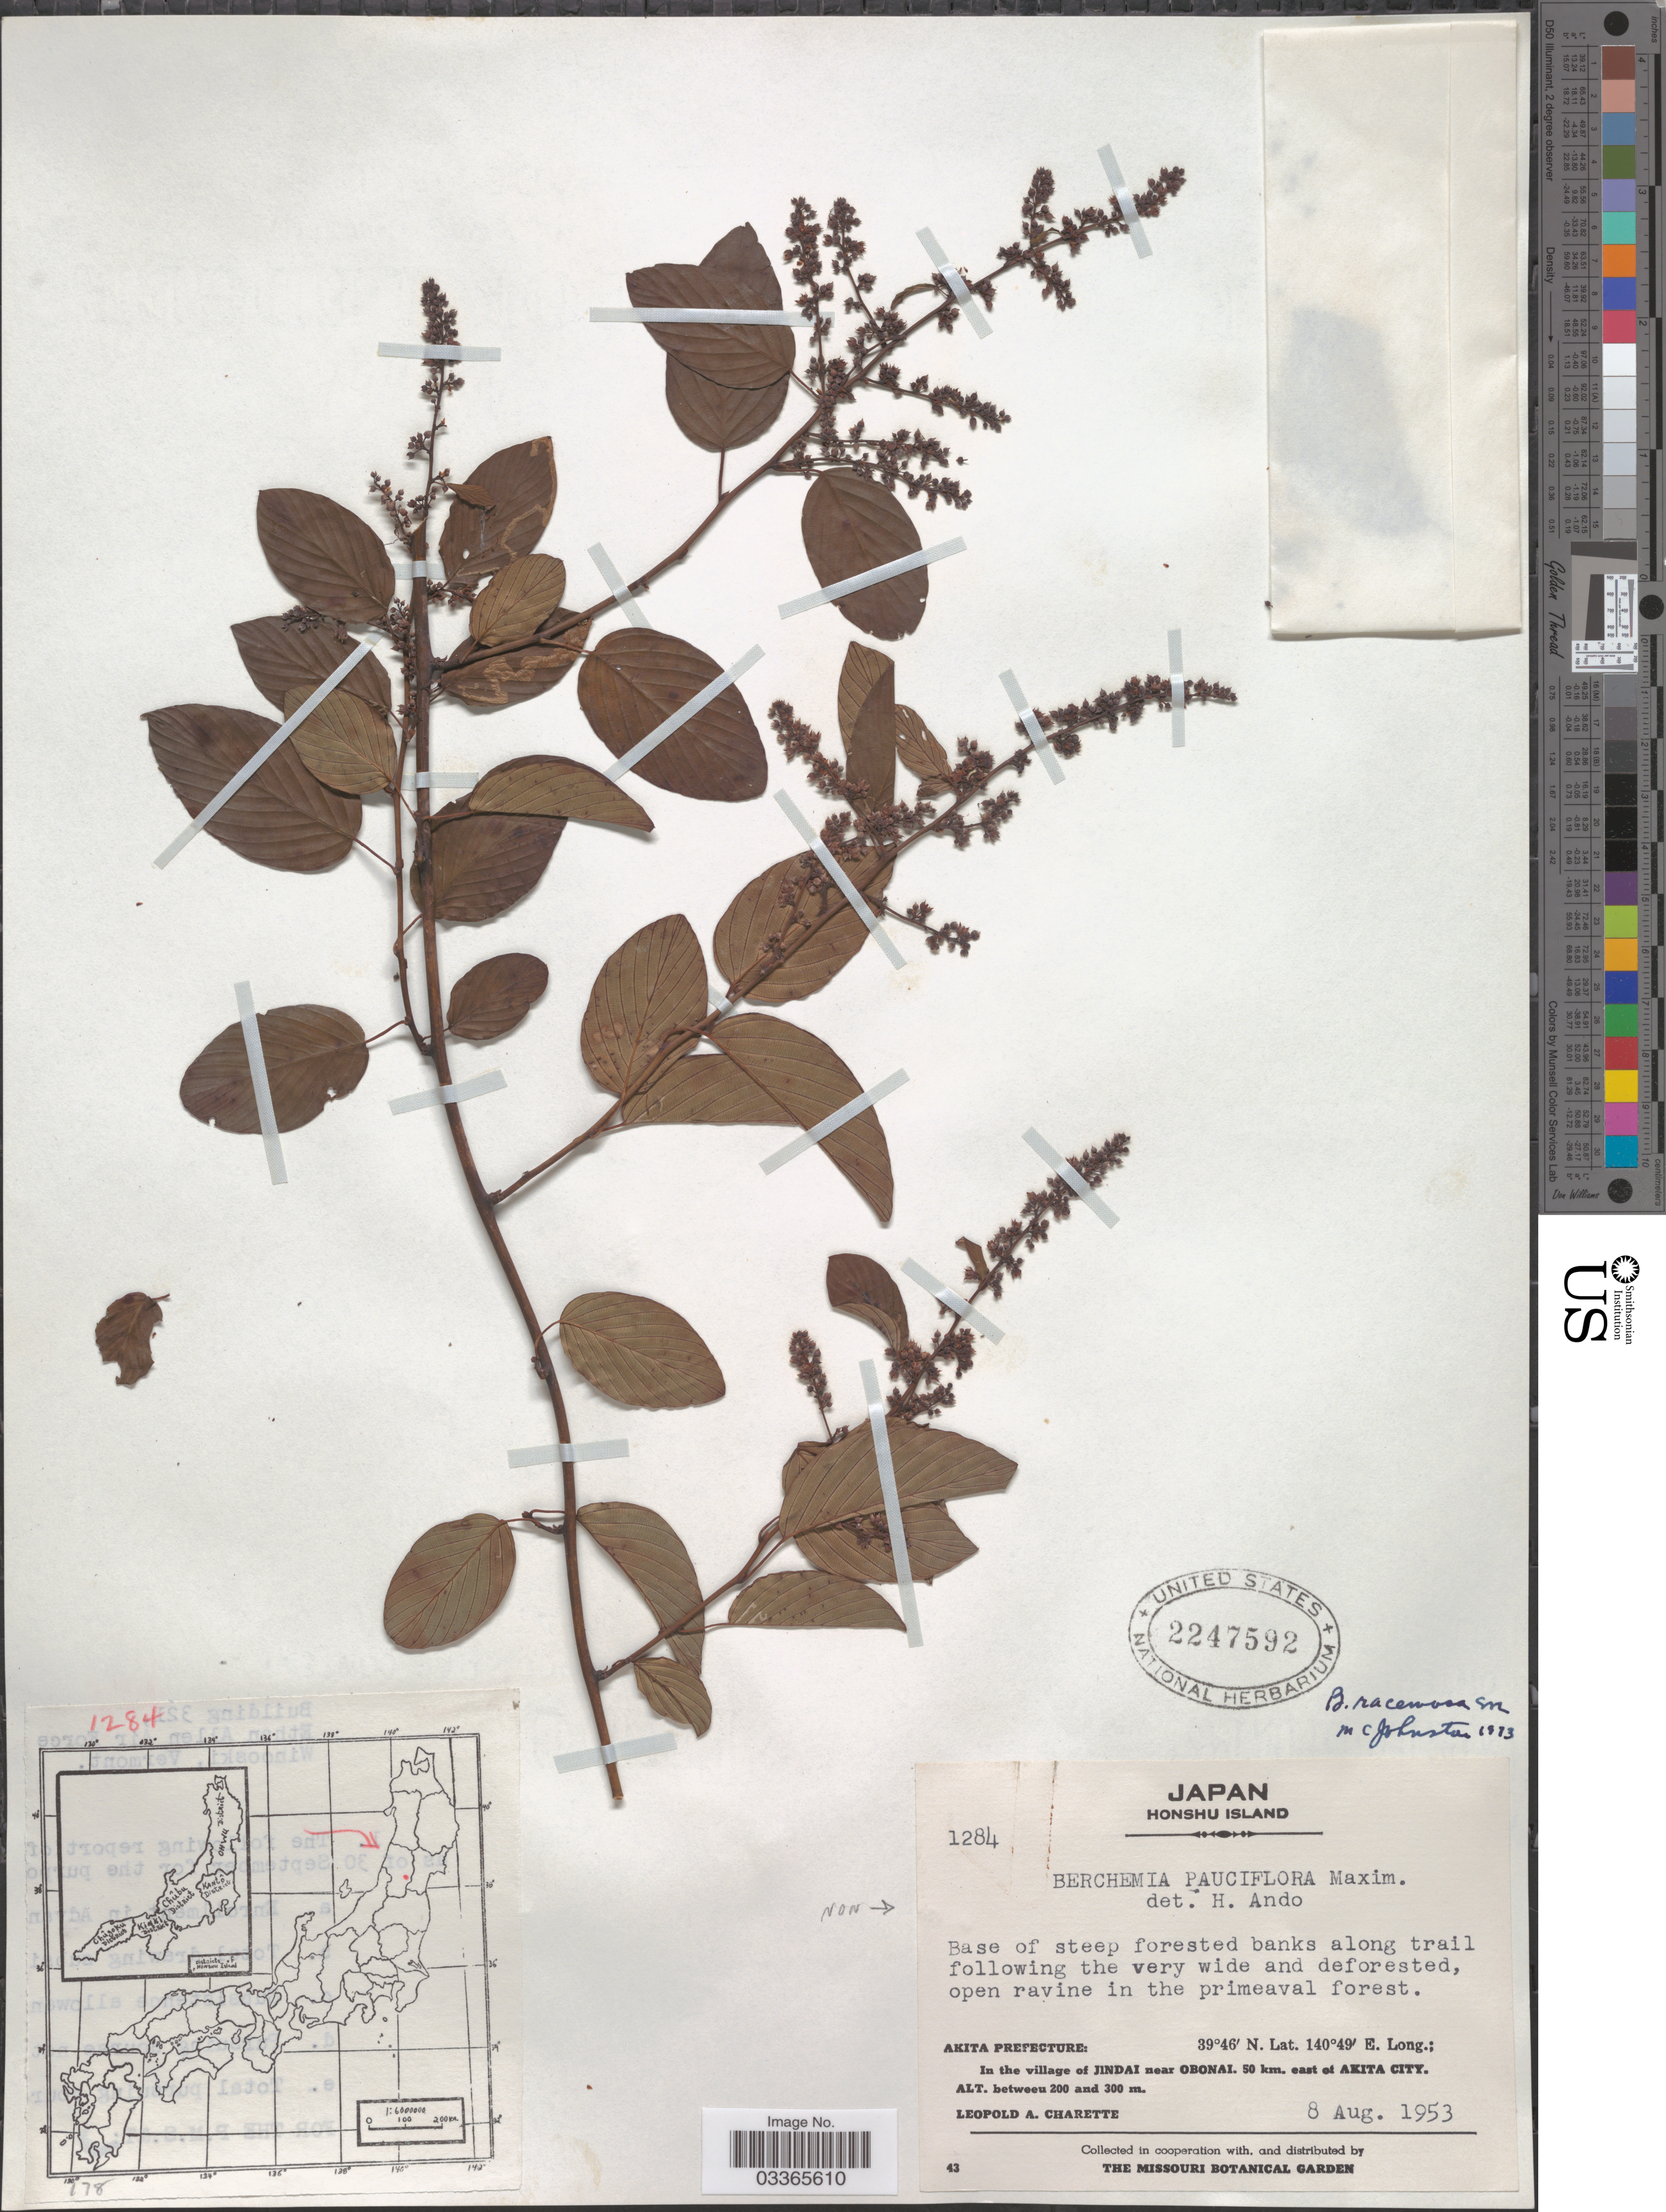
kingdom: Plantae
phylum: Tracheophyta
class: Magnoliopsida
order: Rosales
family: Rhamnaceae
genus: Berchemia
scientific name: Berchemia racemosa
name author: Siebold & Zucc.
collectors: L. A. Charette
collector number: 1284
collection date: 1953-08-08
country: Japan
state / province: Akita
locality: Honshu Island, Akita Prefecture: In the village of Jindai near Obonai. 50 km. east of Akita City.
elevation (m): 200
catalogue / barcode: US 2247592